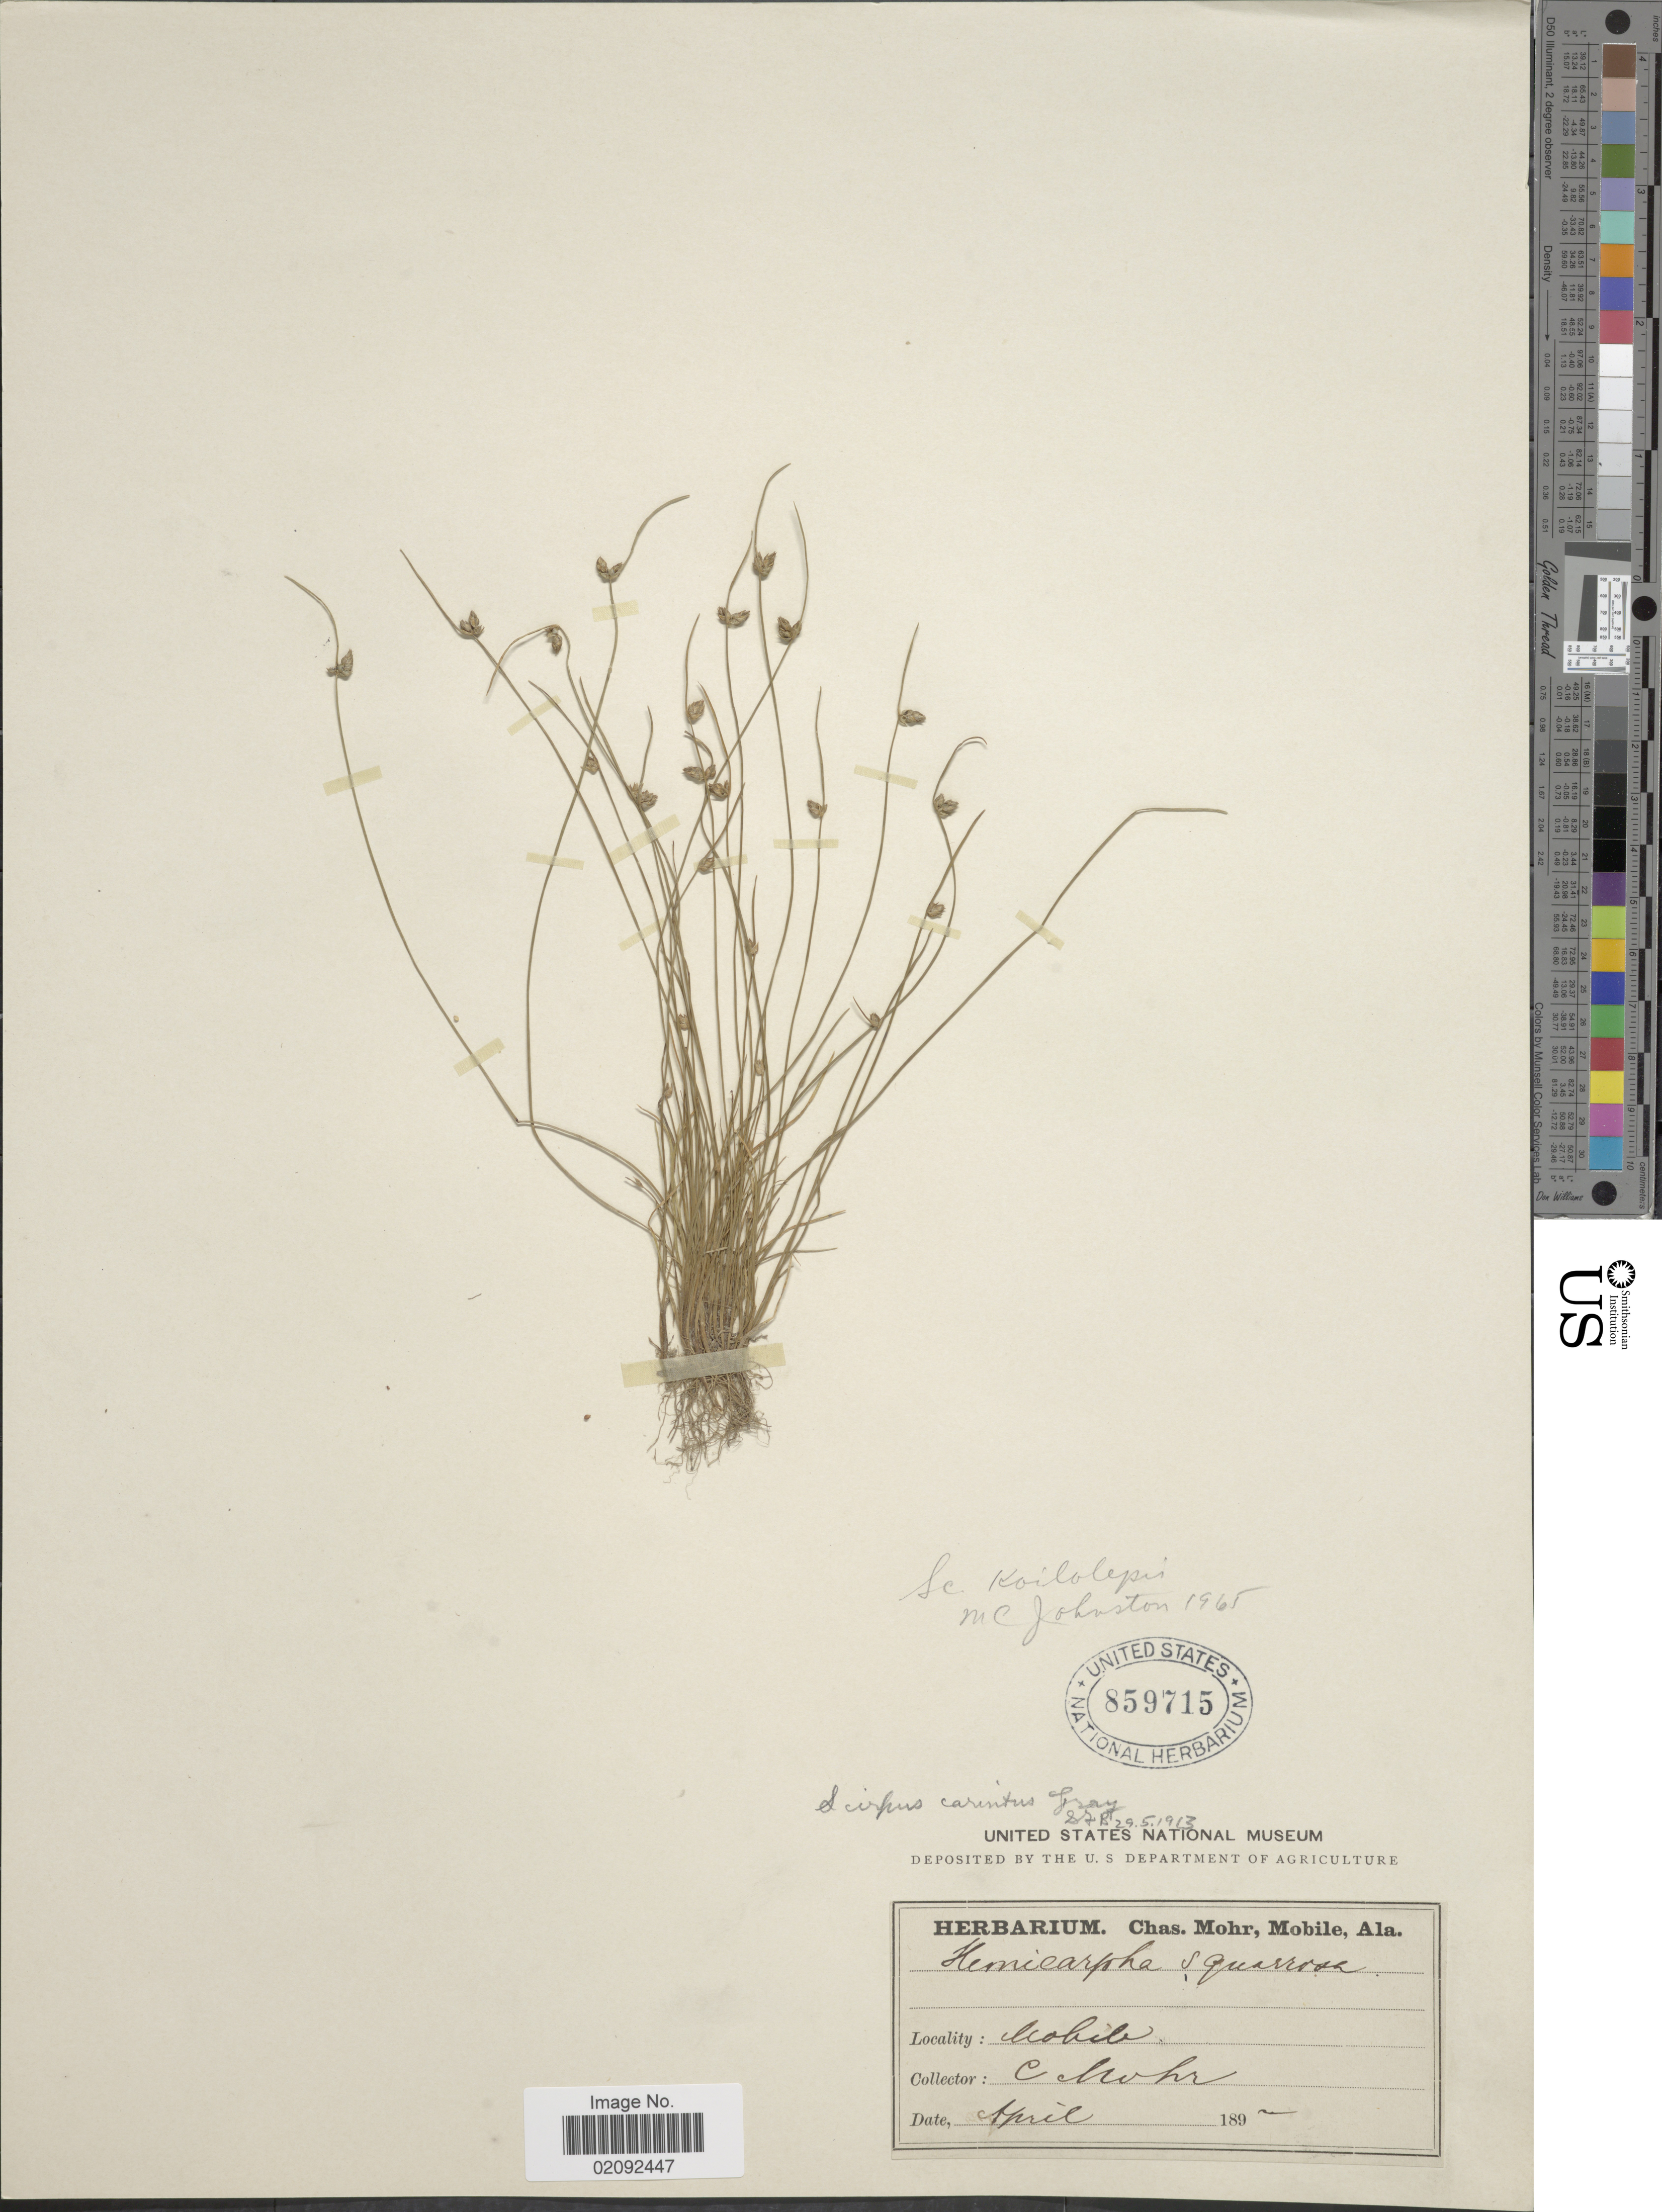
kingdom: Plantae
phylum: Tracheophyta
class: Liliopsida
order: Poales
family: Cyperaceae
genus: Isolepis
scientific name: Isolepis carinata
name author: Hook. & Arn. ex Torr.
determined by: Strong, M. T., (US), Smithsonian Institution - National Museum of Natural History (UNITED STATES)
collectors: C. T. Mohr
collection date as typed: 189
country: United States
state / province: Alabama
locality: Mobile.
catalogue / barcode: US 859715